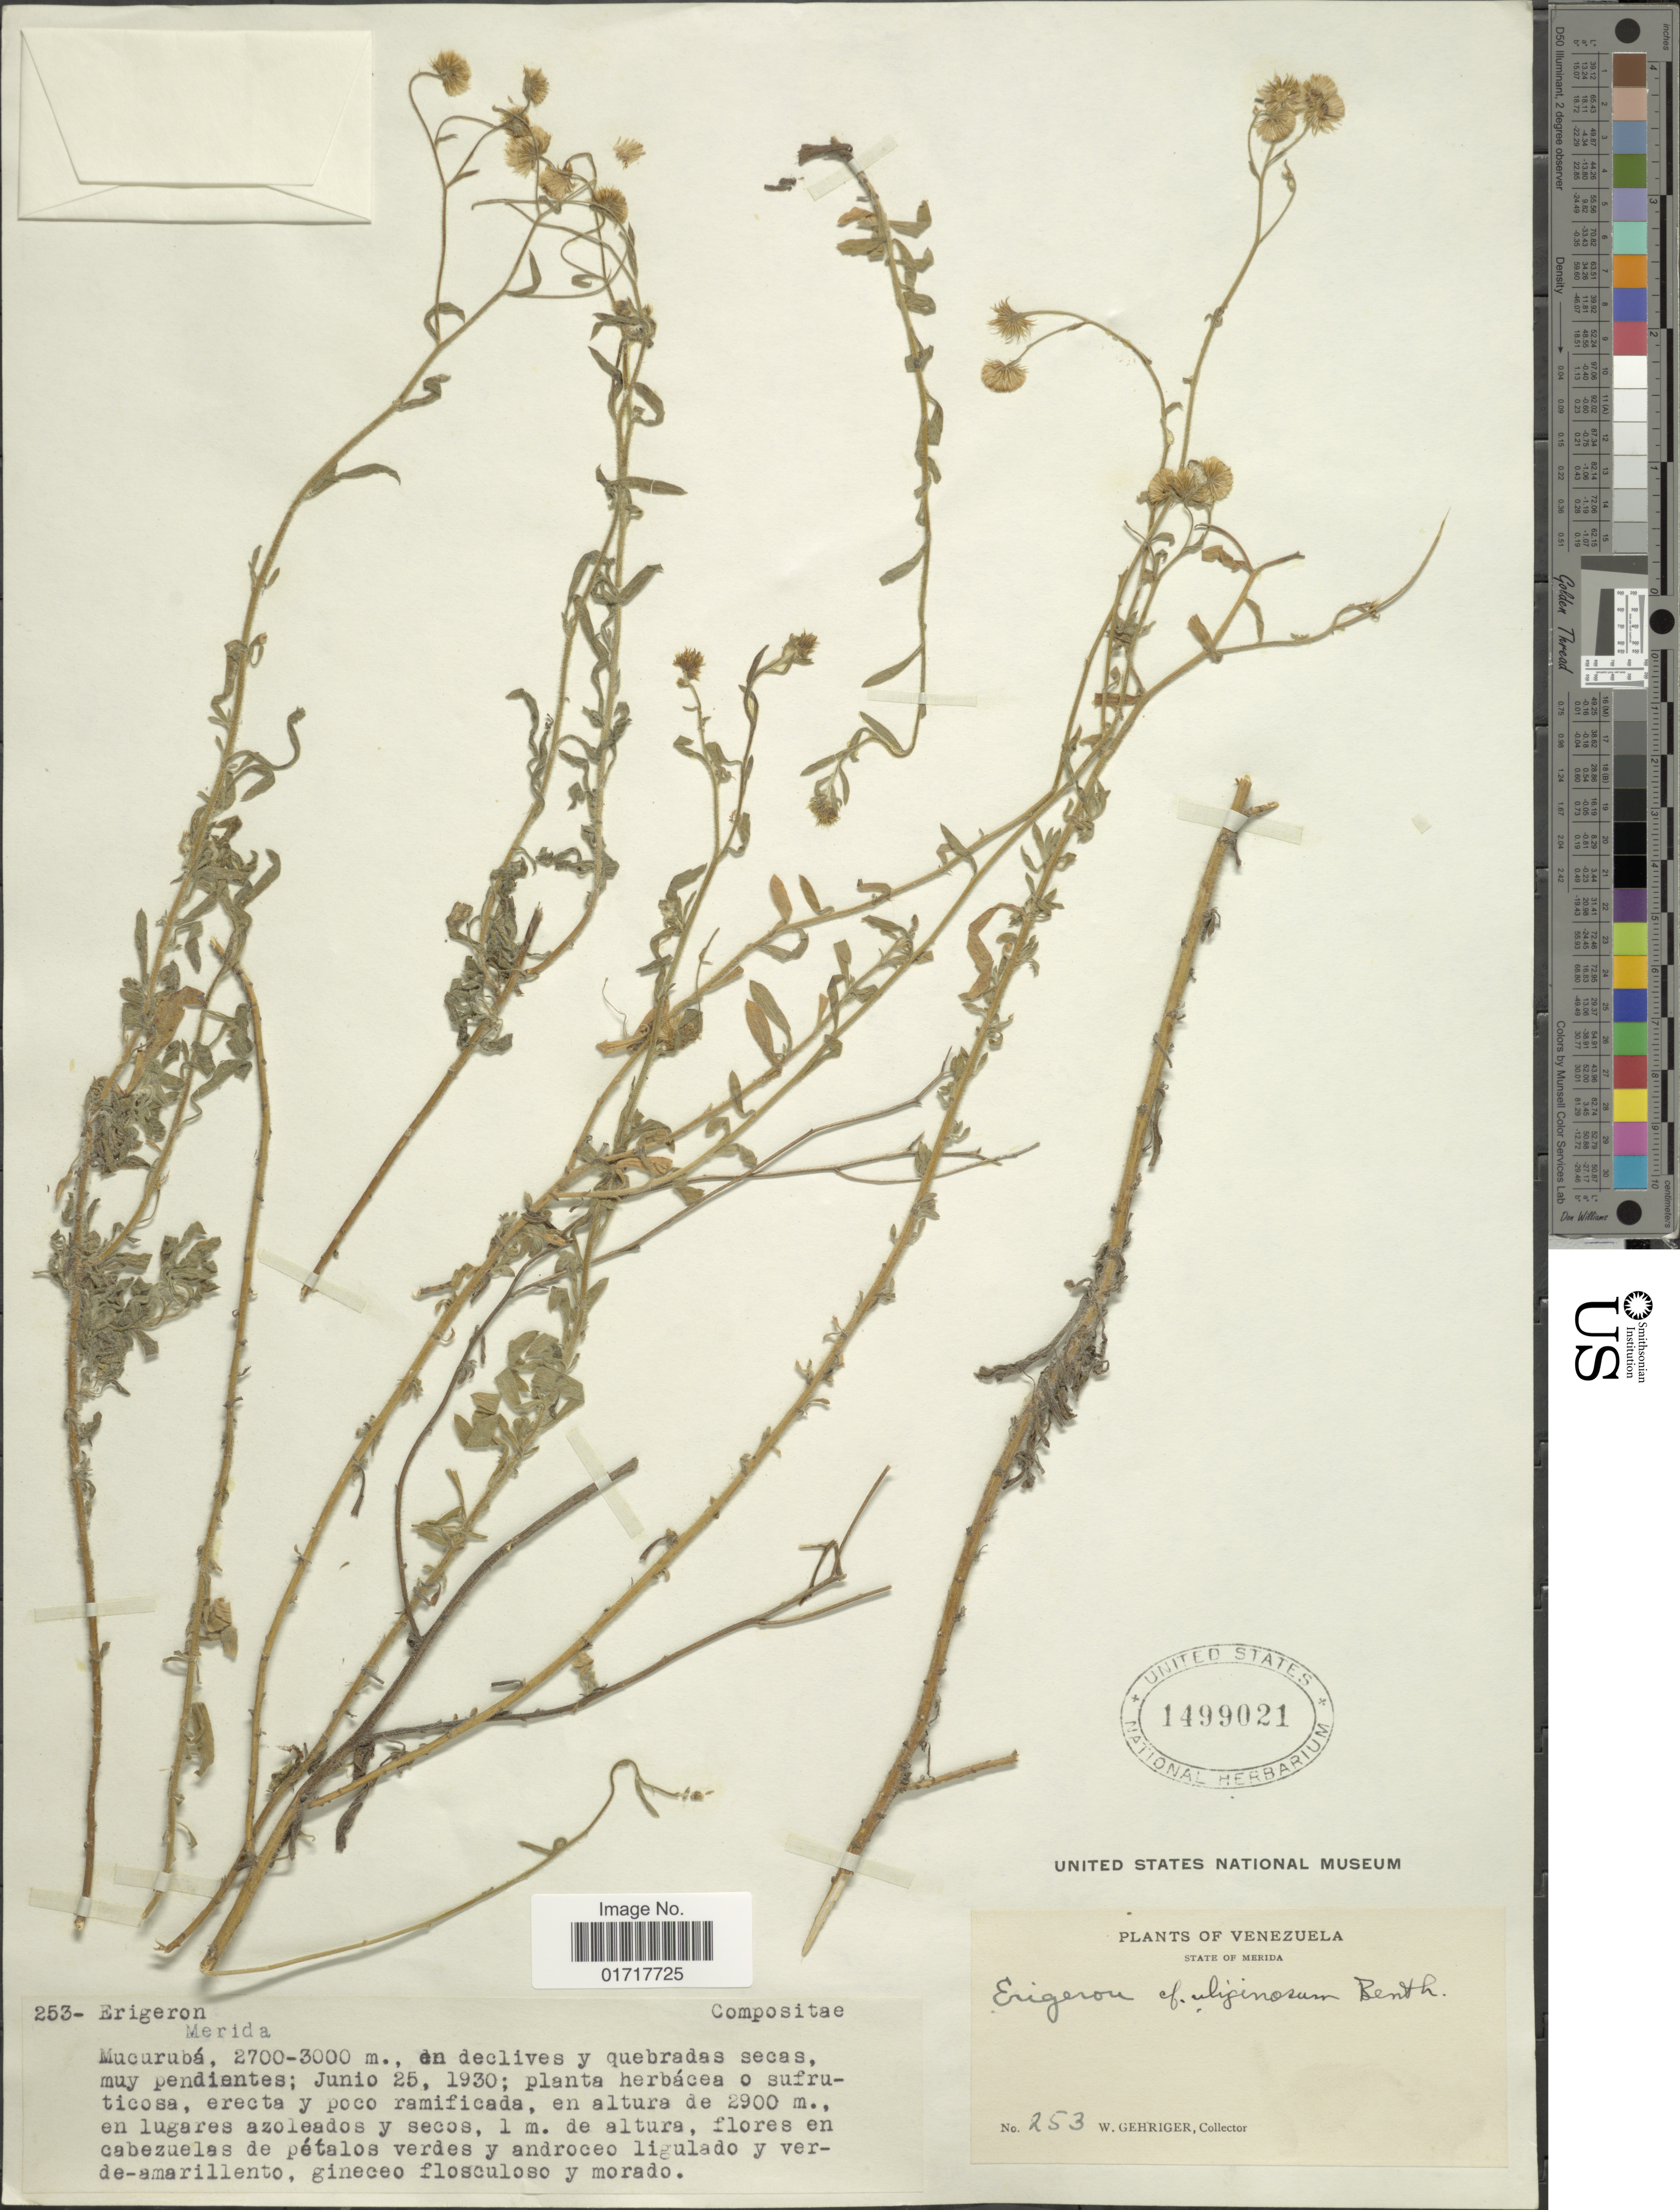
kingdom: Plantae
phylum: Tracheophyta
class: Magnoliopsida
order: Asterales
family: Asteraceae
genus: Conyza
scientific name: Conyza uliginosa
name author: (Benth.) Cuatrec.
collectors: W. Gehriger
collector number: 253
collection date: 1930-06-25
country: Venezuela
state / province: Mérida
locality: State of Merida. Mucuruba, en declives y quebradas secas muy pendientes.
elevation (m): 2700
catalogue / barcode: US 1499021